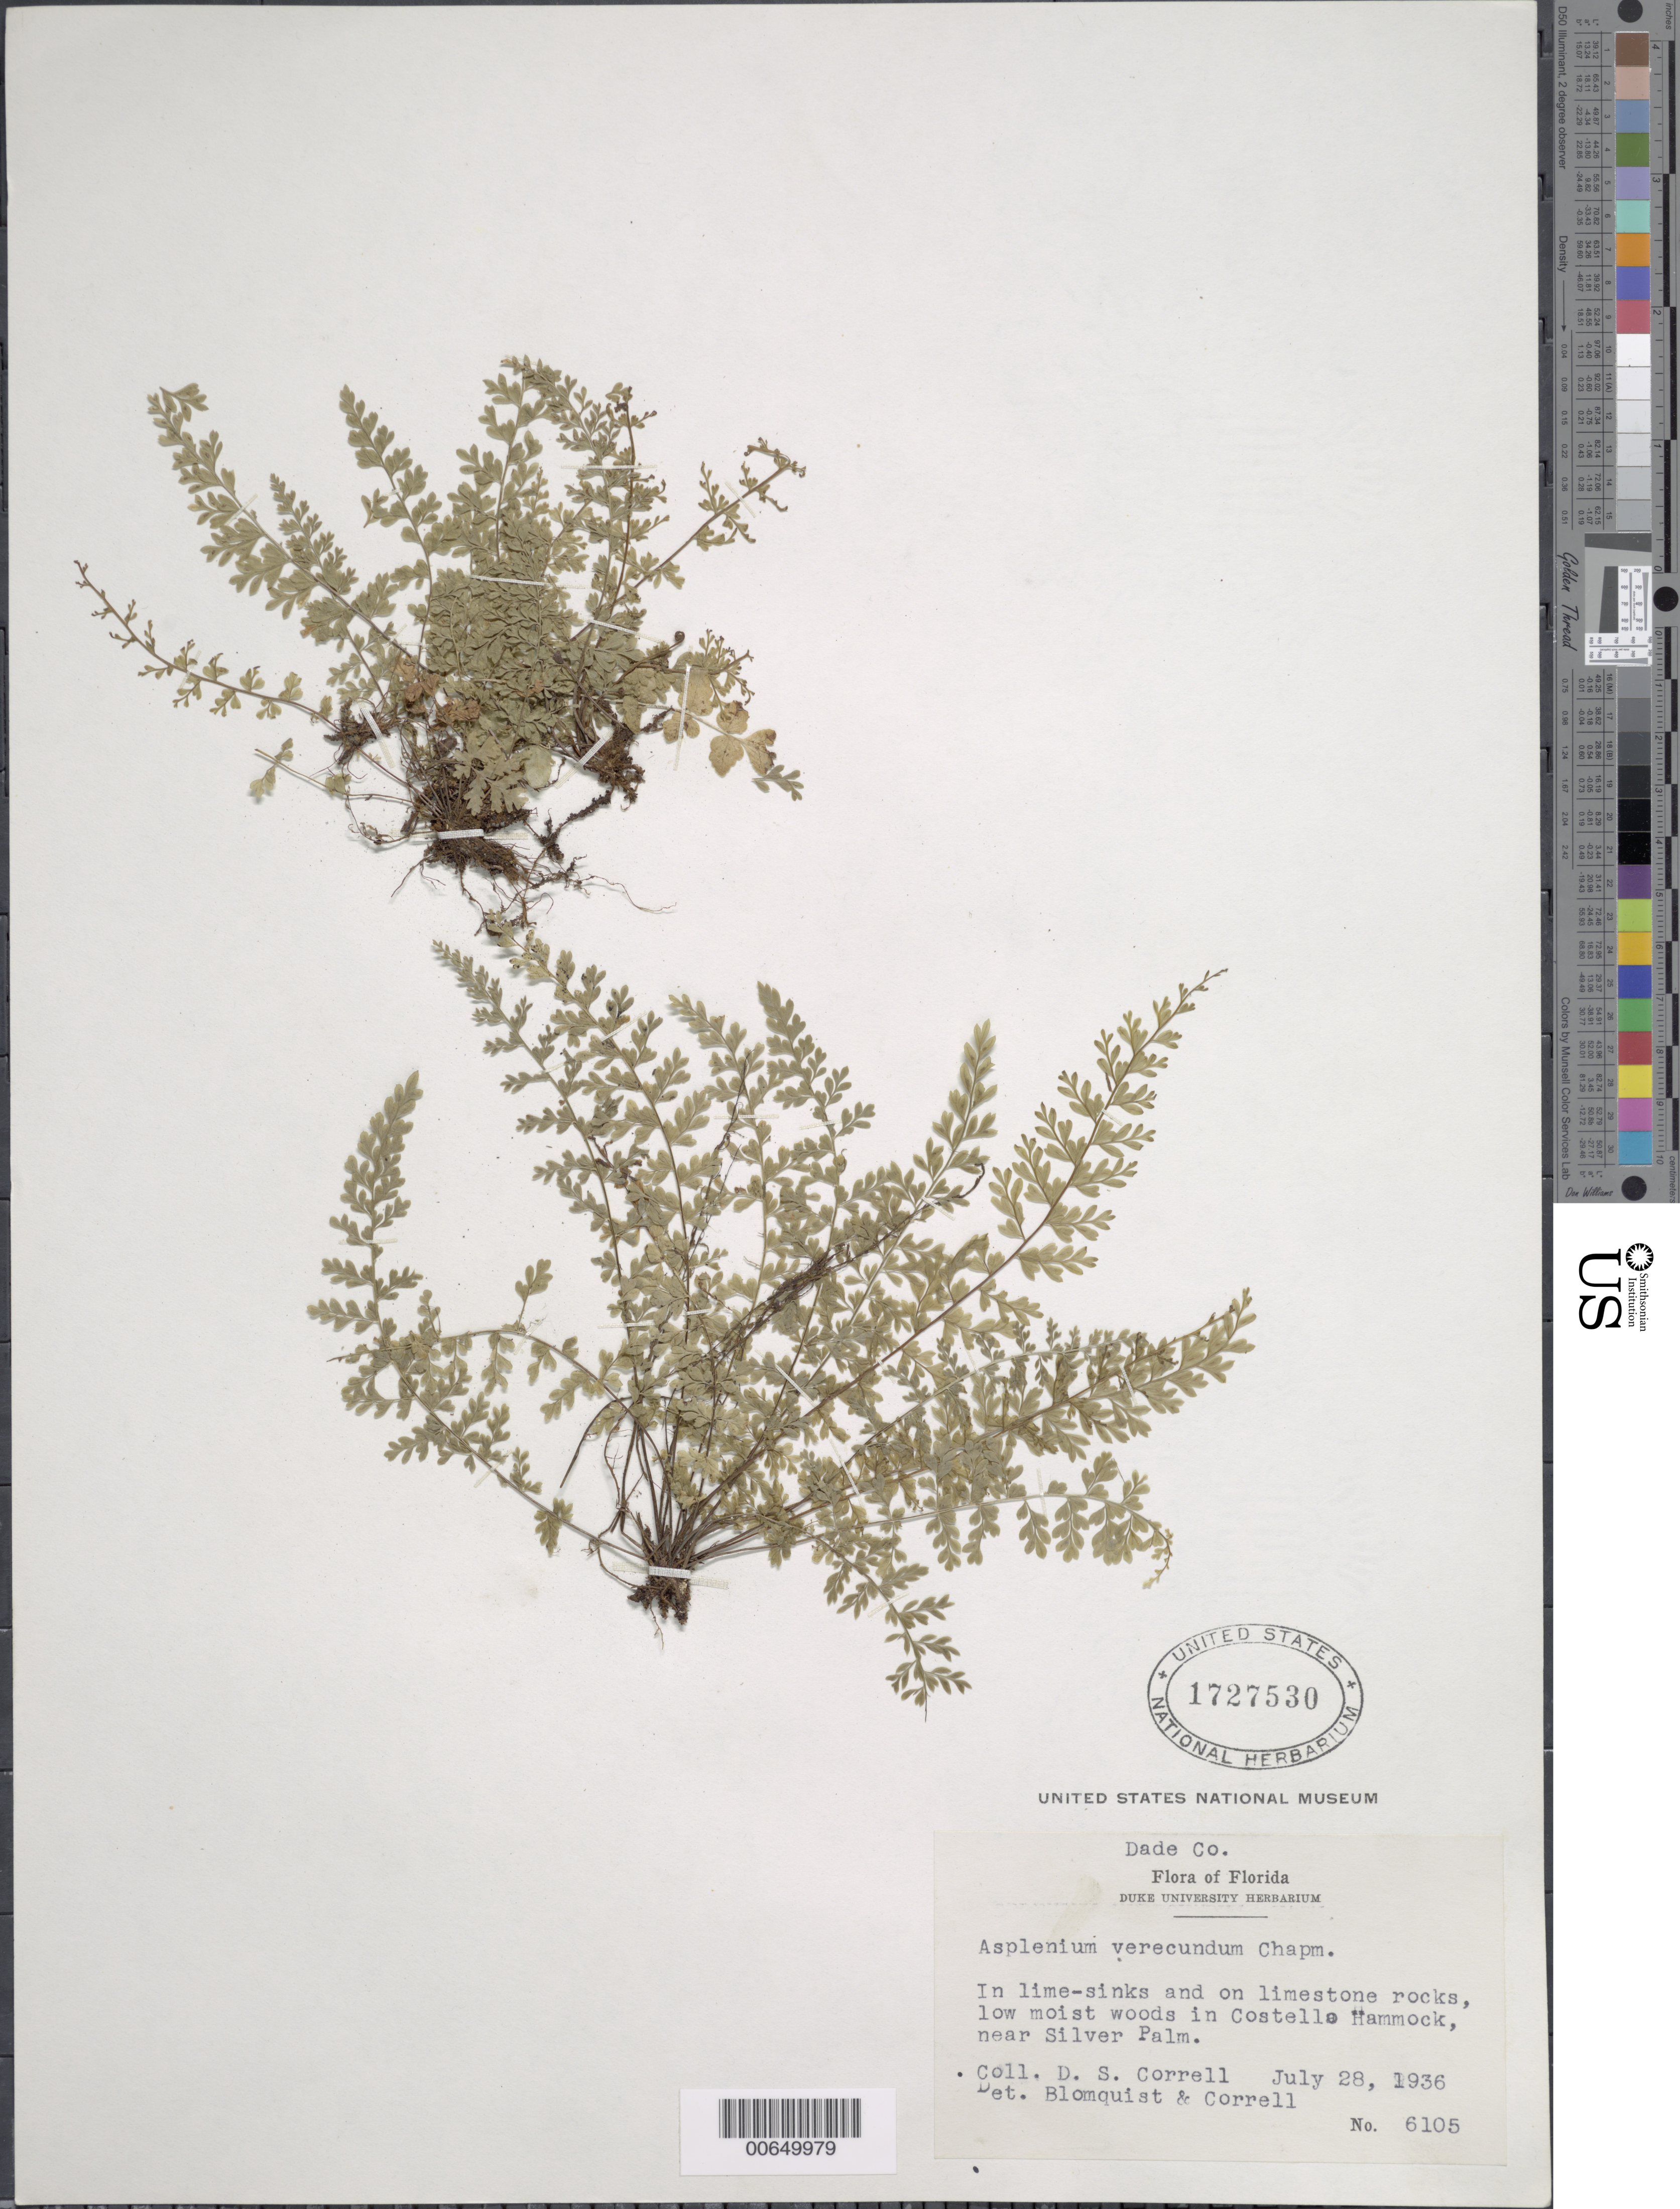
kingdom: Plantae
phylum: Tracheophyta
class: Polypodiopsida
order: Polypodiales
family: Aspleniaceae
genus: Asplenium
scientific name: Asplenium verecundum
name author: Chapm.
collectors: D. S. Correll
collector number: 6105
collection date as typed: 28 Jul 1936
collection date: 1936-07-28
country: United States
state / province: Florida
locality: In Costellow Hammock, near Silver Palm.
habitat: In lime sinks and on limestone rocks, low moist woods.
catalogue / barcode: US 1727530